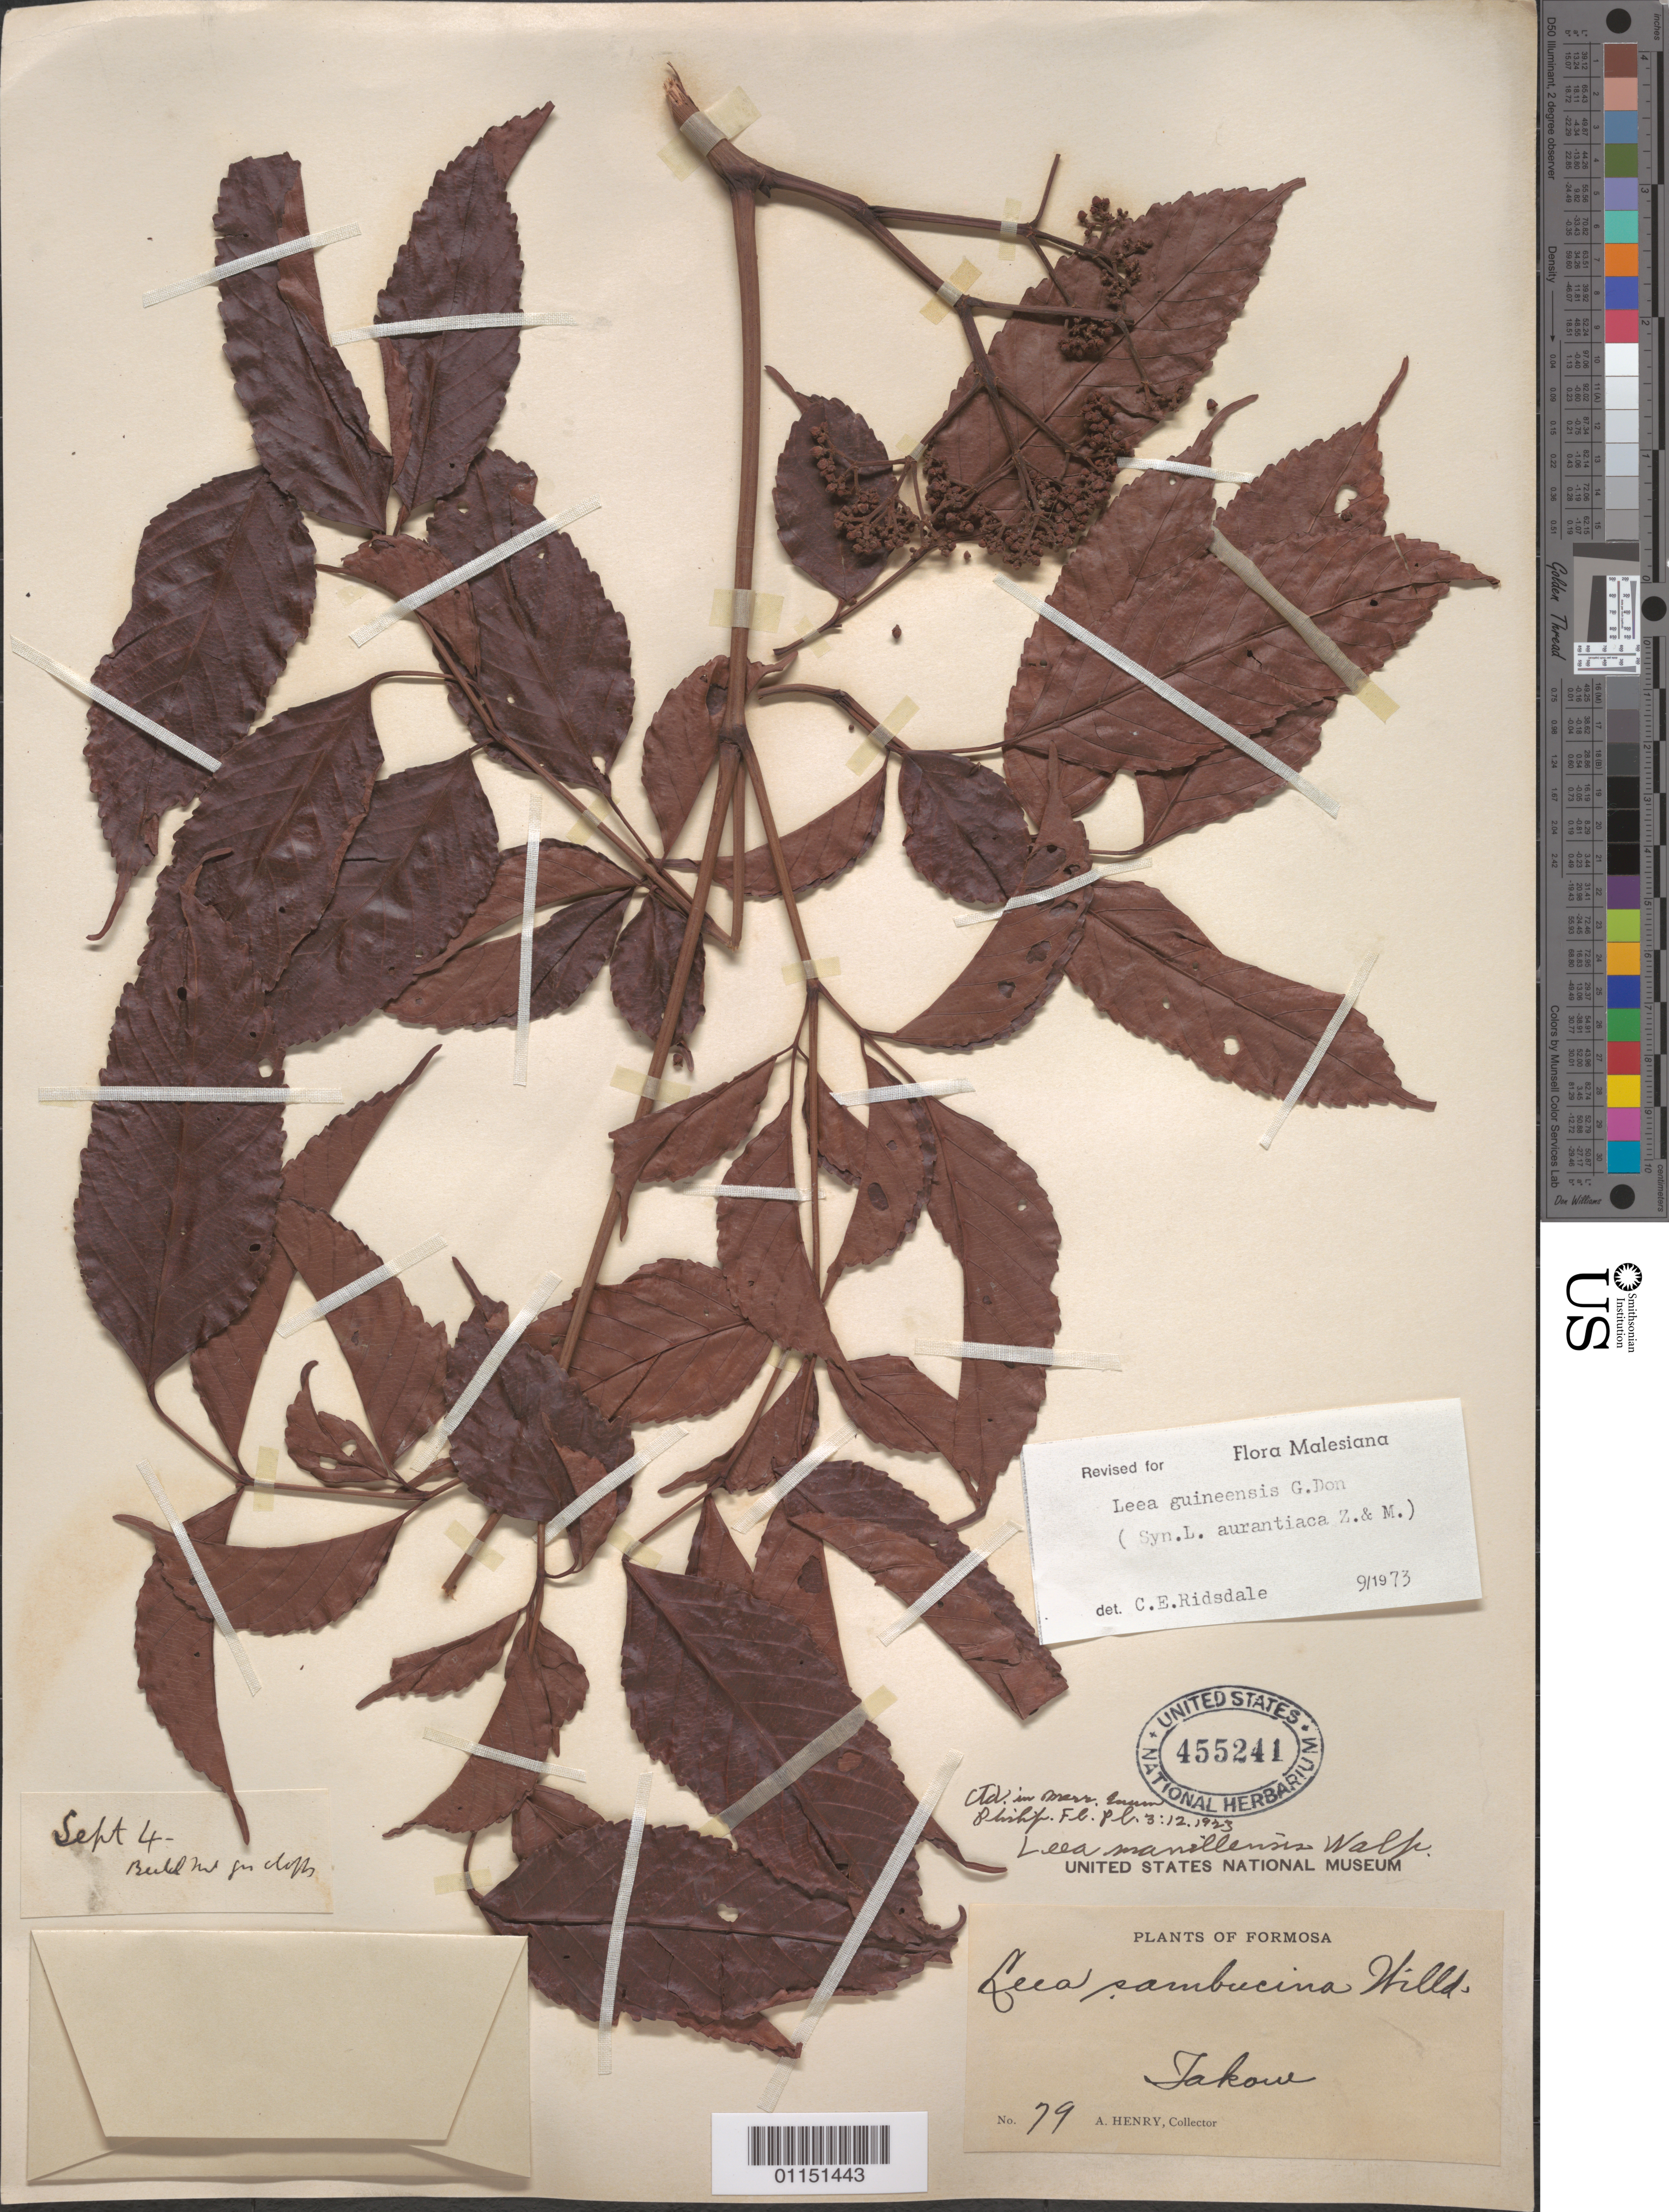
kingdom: Plantae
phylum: Tracheophyta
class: Magnoliopsida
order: Vitales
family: Vitaceae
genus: Leea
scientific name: Leea guineensis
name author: G. Don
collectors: A. Henry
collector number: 79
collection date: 1885/1888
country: Taiwan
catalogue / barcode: US 455241